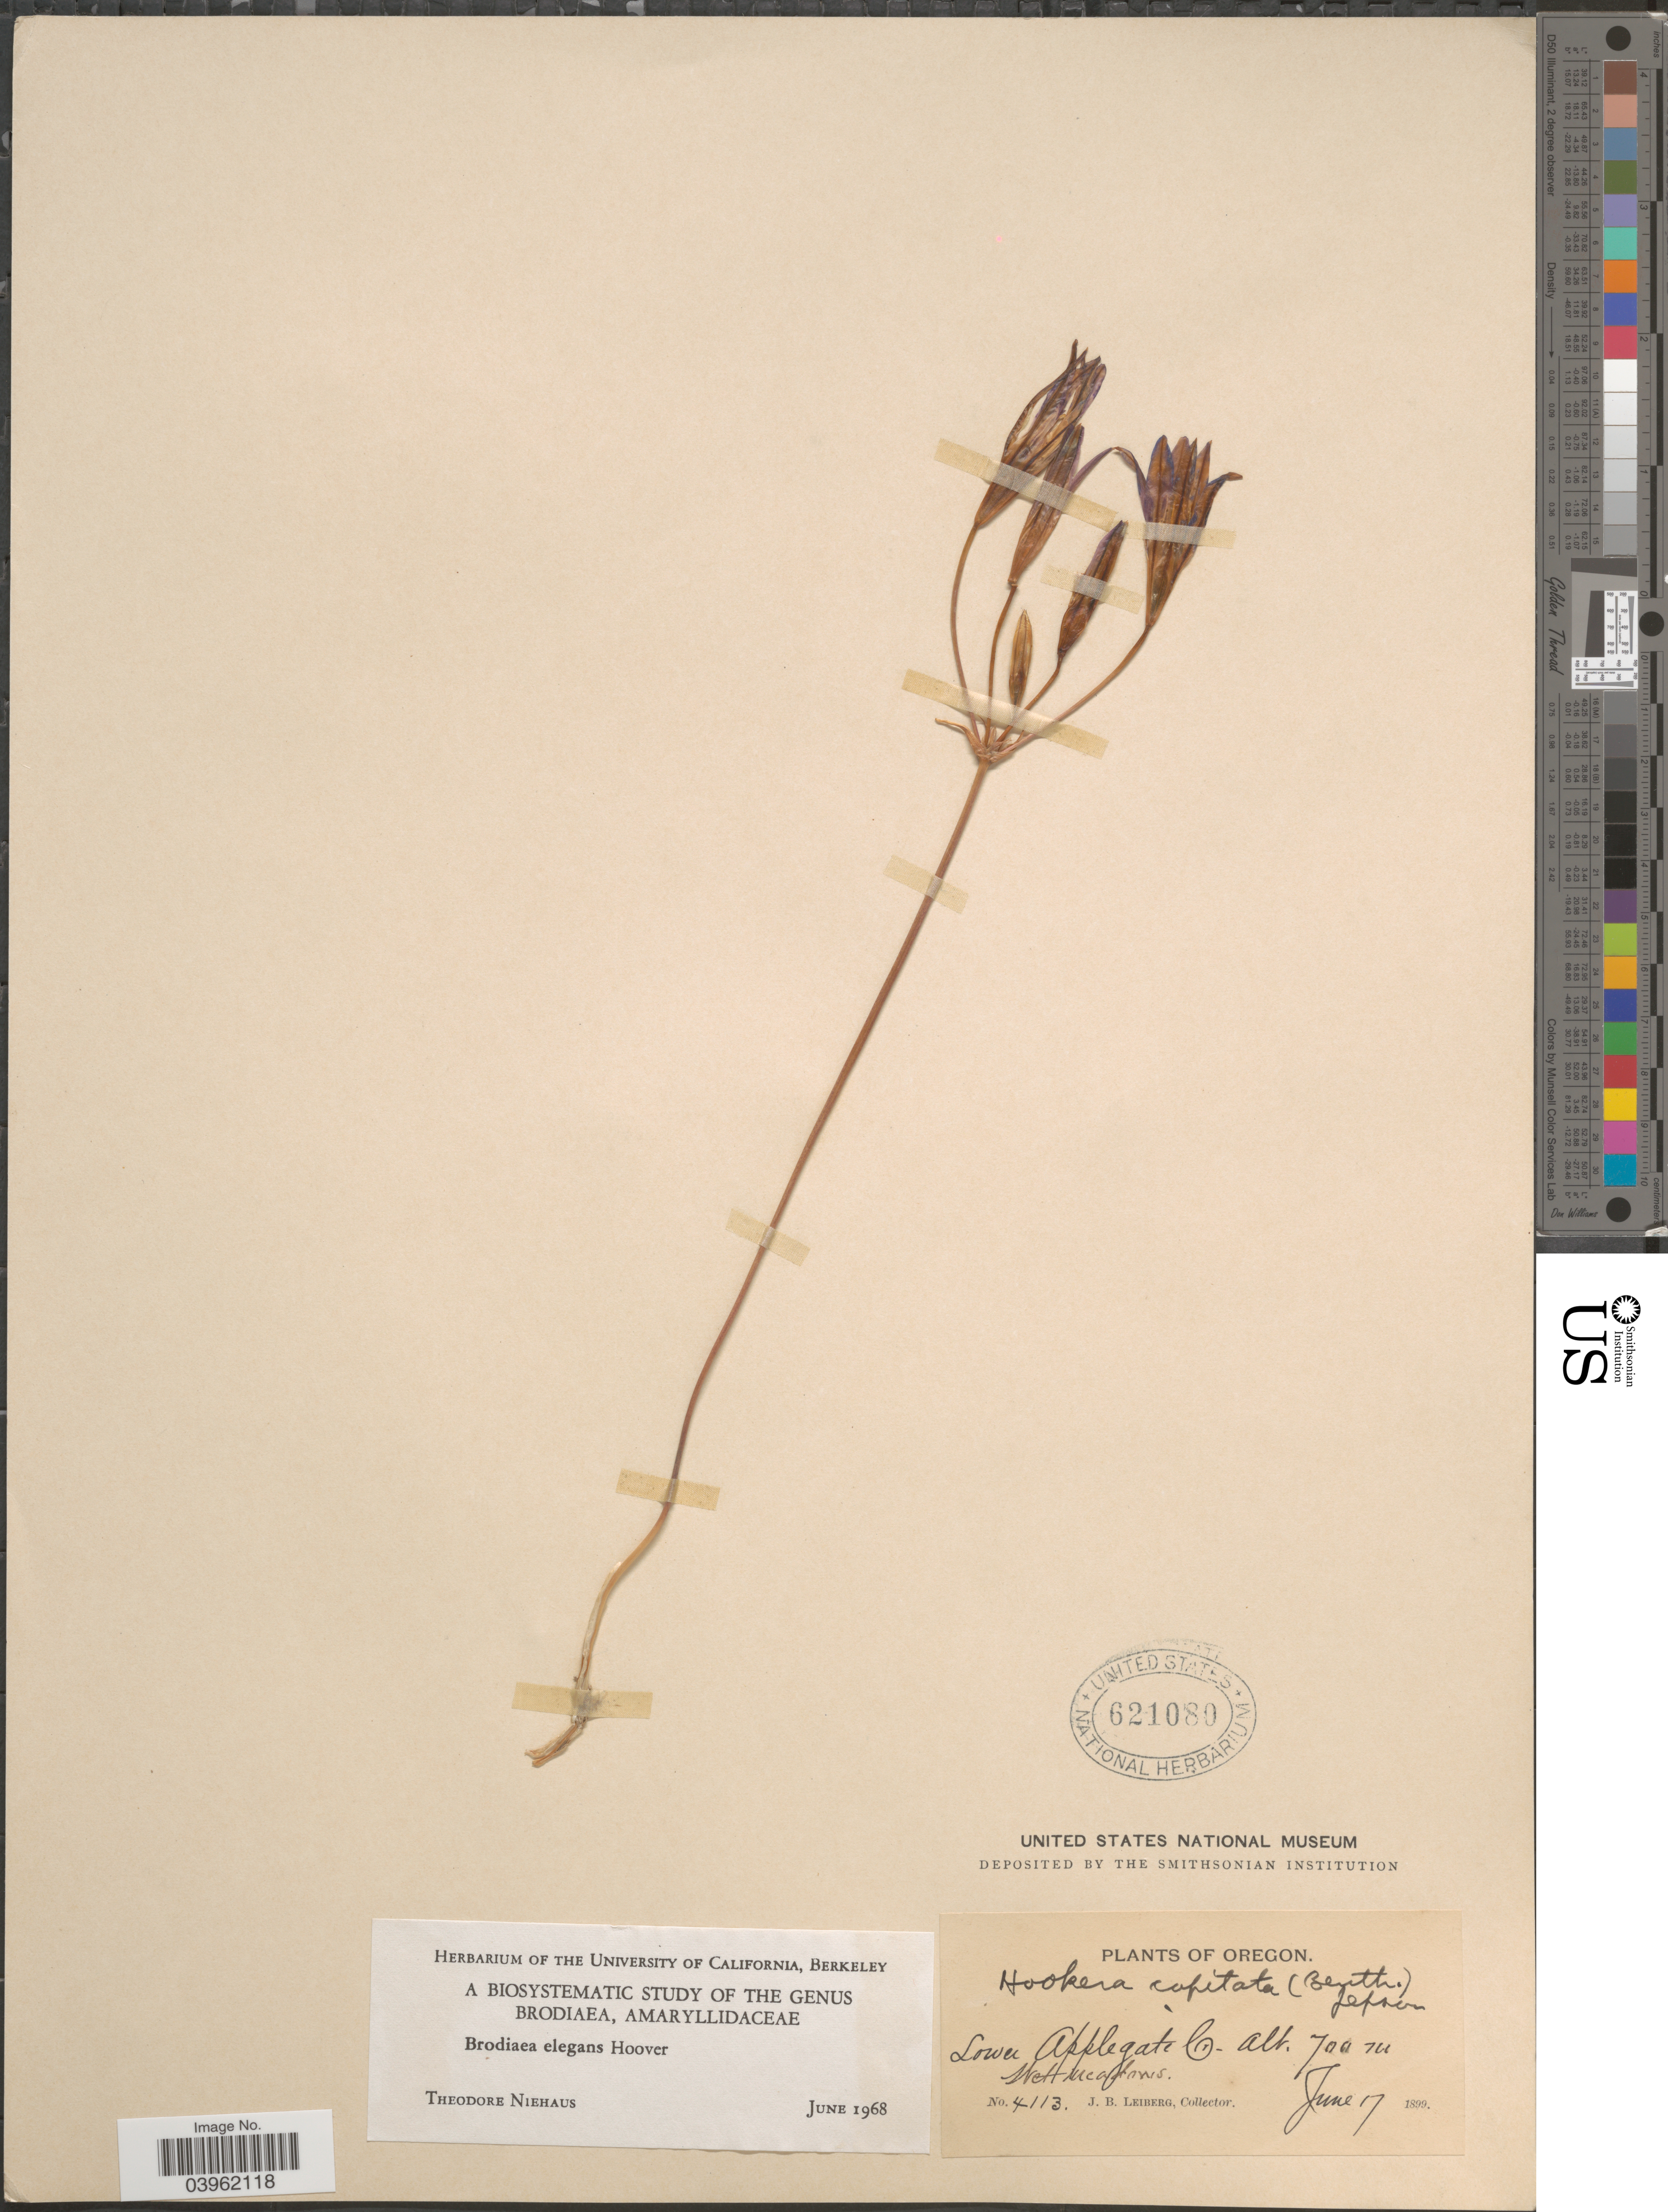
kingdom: Plantae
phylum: Tracheophyta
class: Liliopsida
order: Asparagales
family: Asparagaceae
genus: Brodiaea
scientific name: Brodiaea elegans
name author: Hoover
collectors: J. B. Leiberg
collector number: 4113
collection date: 1899-06-17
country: United States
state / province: Oregon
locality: Lower Applegate C.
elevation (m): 700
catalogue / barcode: US 621080